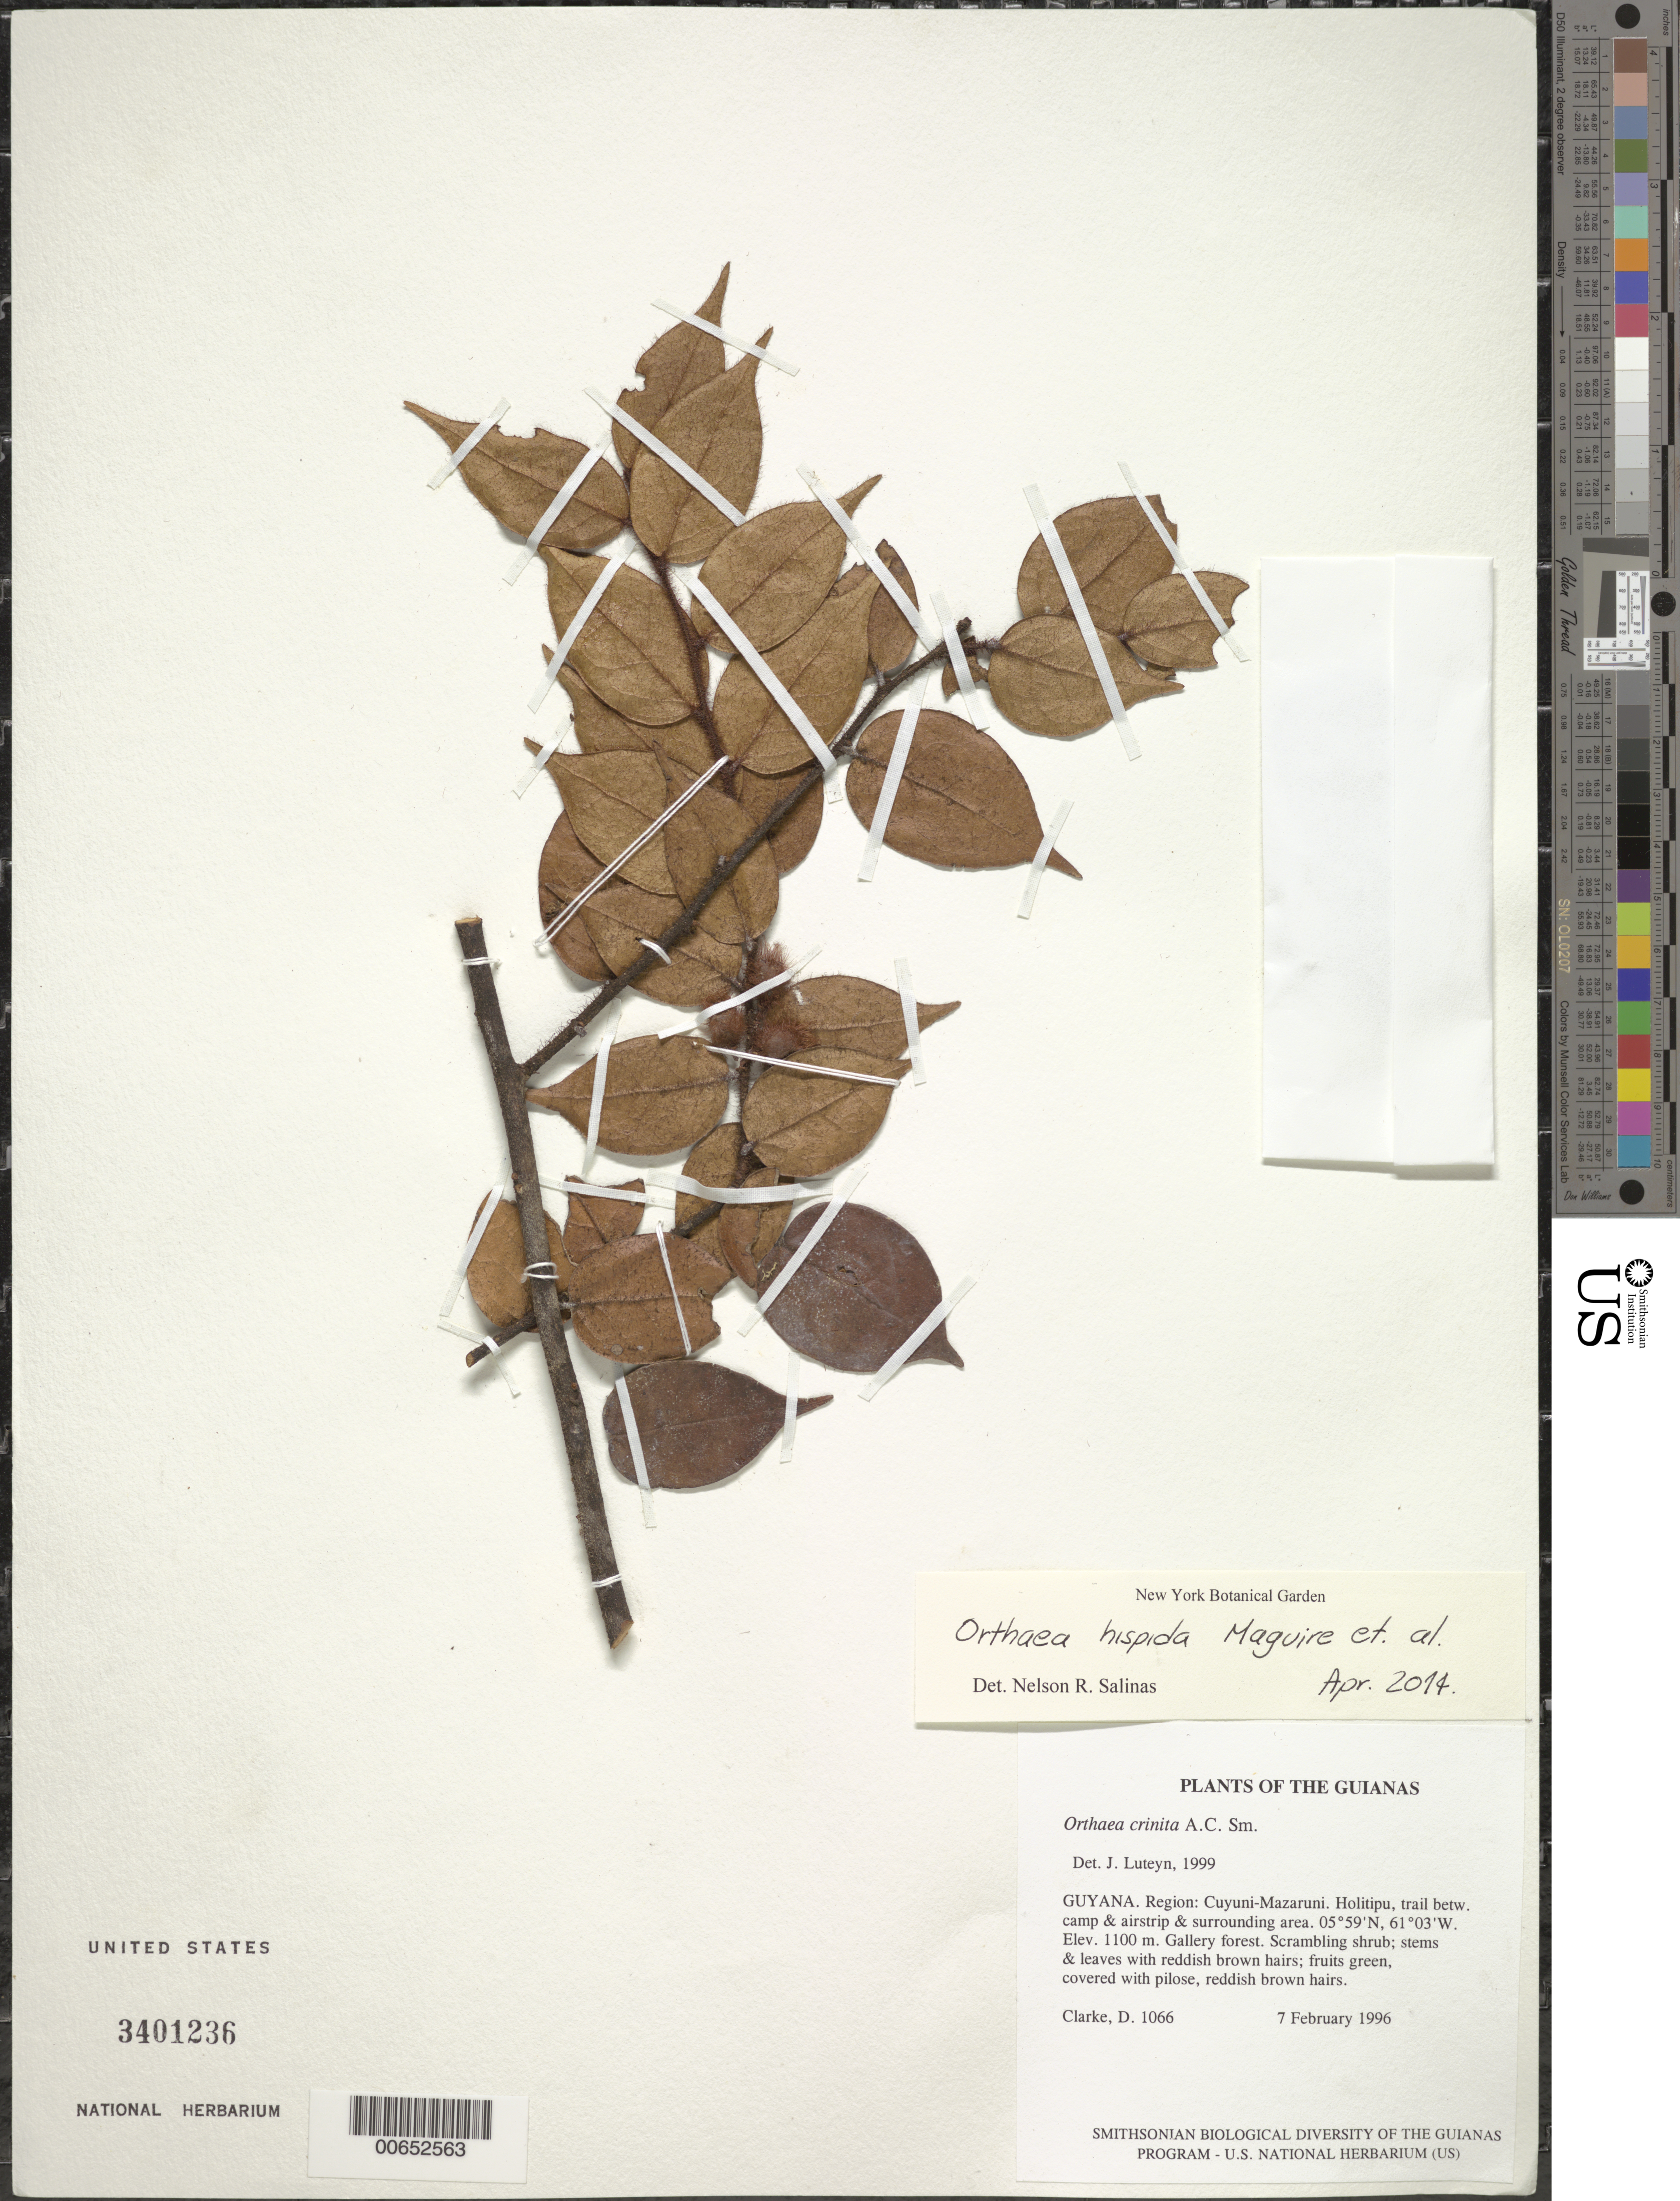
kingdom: Plantae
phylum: Tracheophyta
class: Magnoliopsida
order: Ericales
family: Ericaceae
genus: Orthaea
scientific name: Orthaea hispida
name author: A.C. Sm.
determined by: Salinas, N. R.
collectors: H. D. Clarke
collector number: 1066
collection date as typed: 7 February 1996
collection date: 1996-02-07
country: Guyana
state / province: Cuyuni-Mazaruni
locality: Holitipu, trail between camp & airstrip & surrounding area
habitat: Gallery forest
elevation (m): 1100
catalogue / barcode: US 3401236